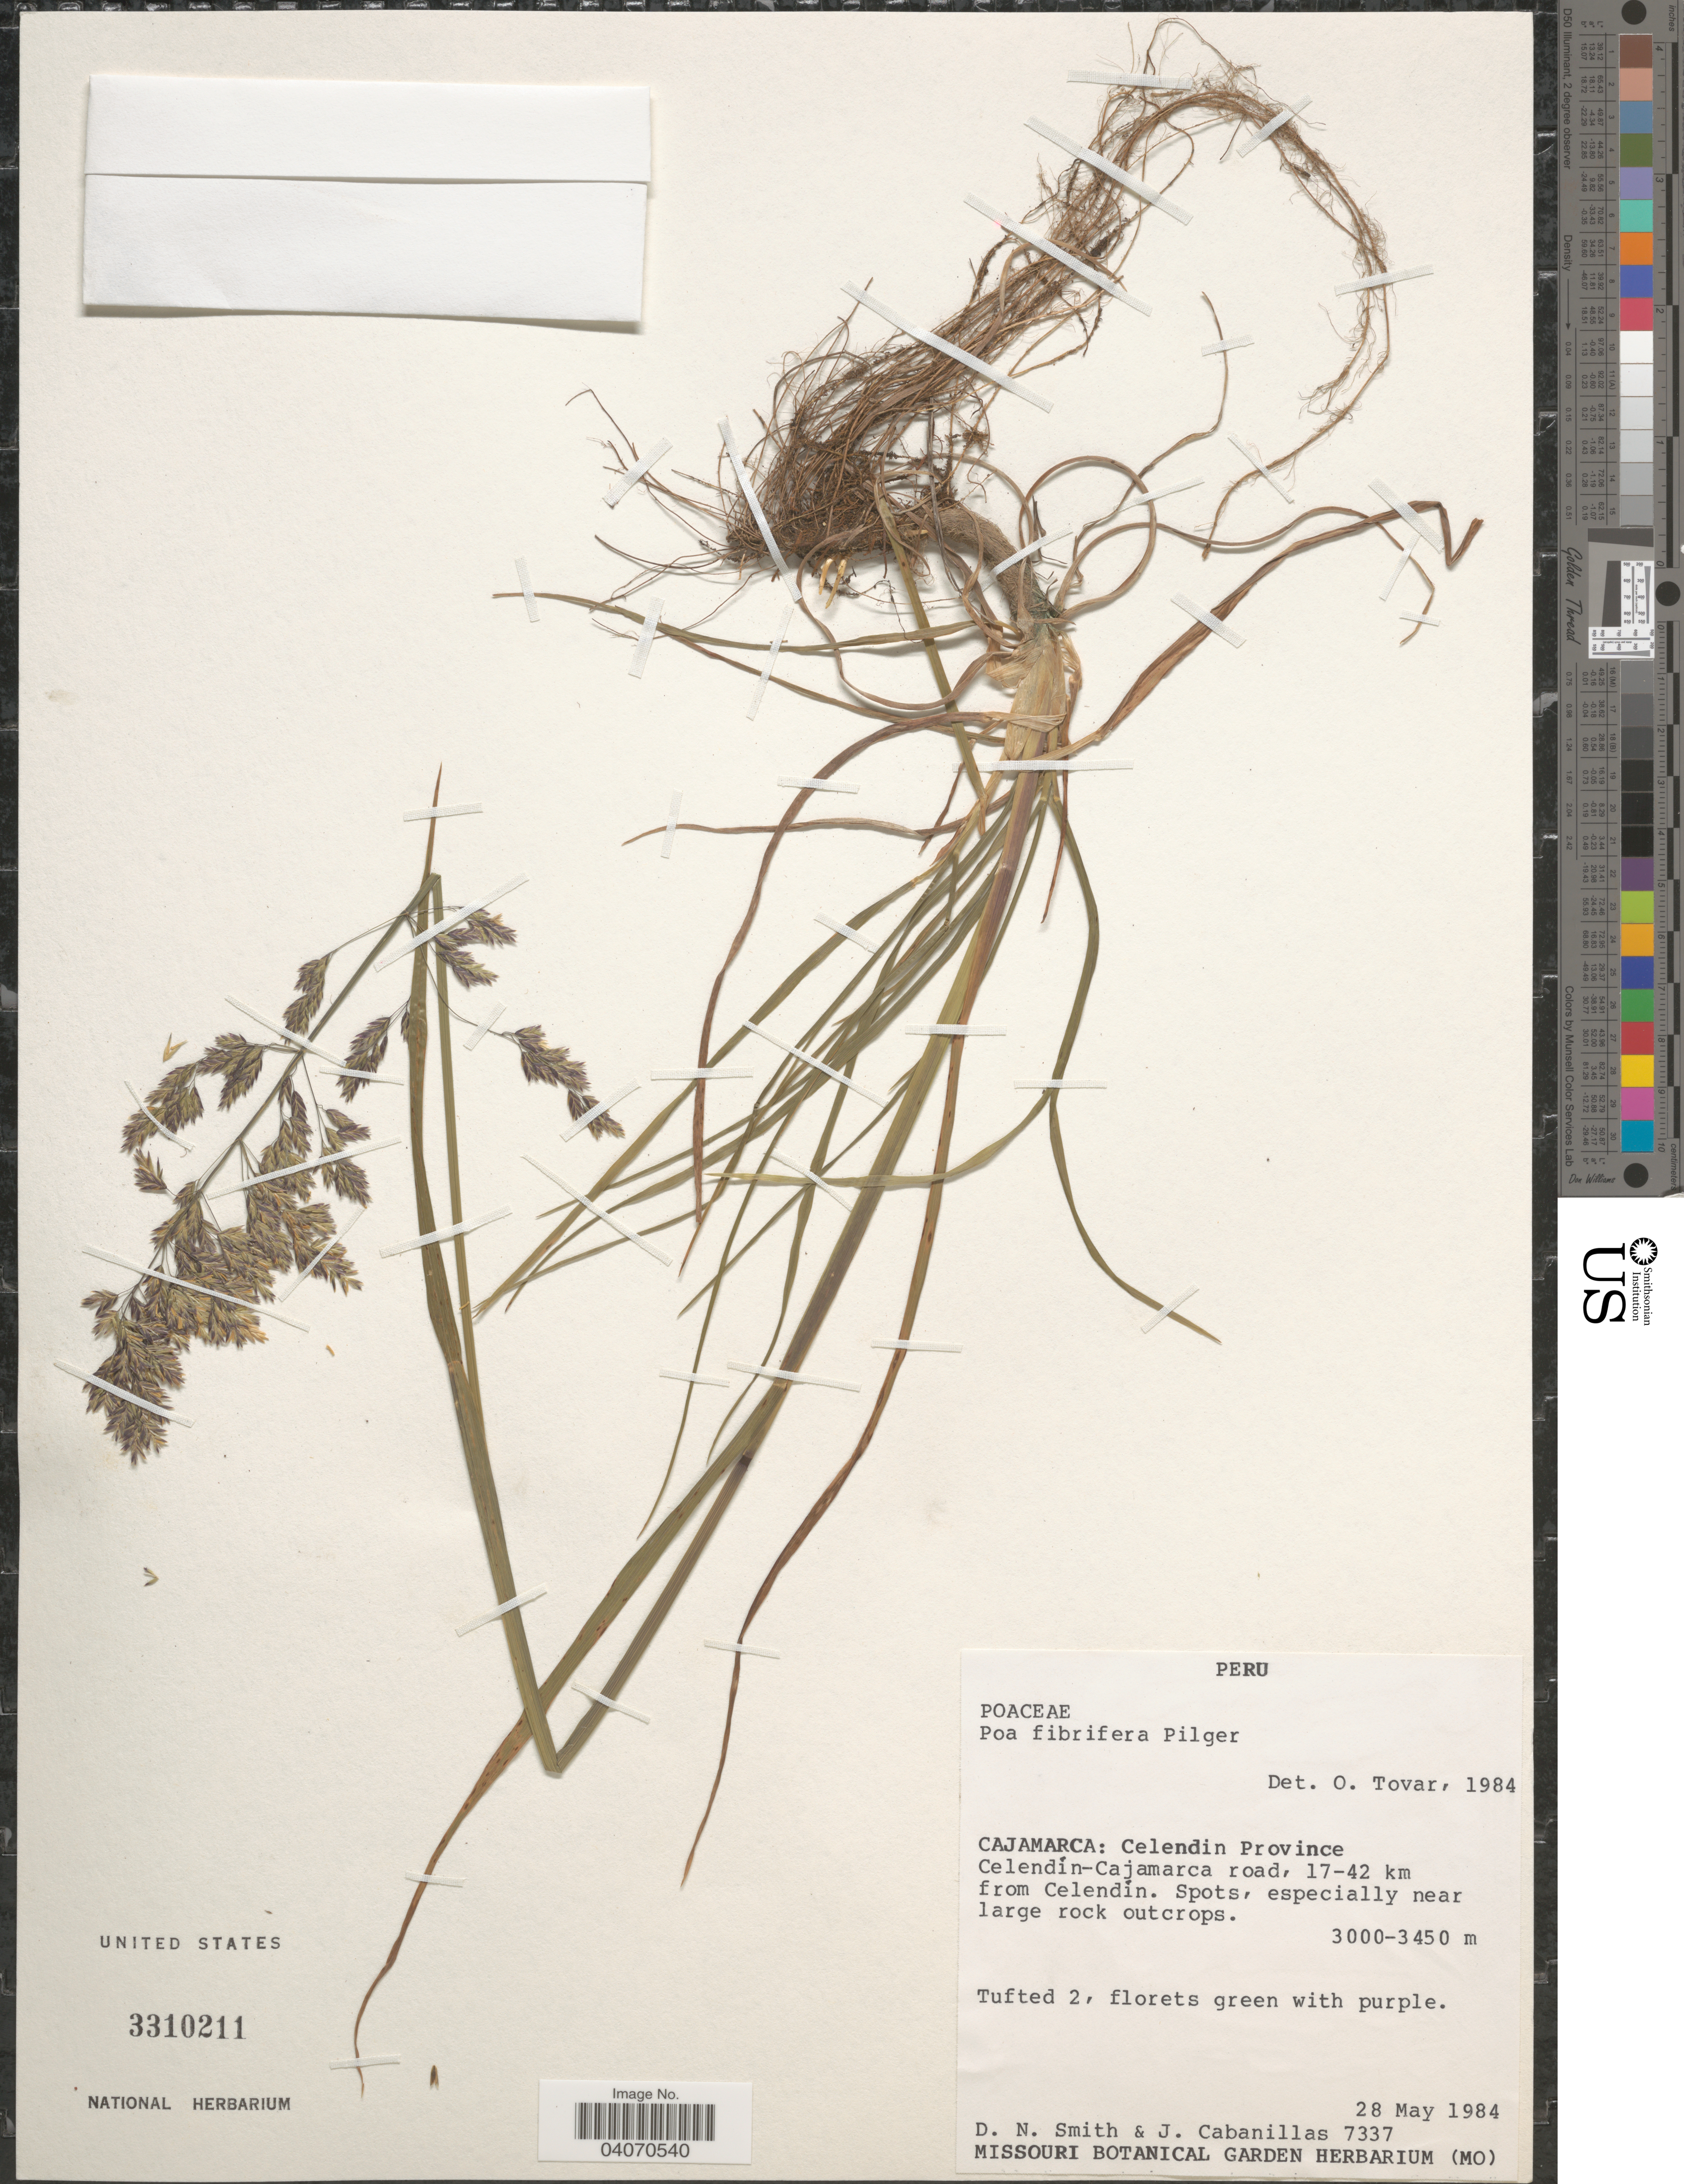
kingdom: Plantae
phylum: Tracheophyta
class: Liliopsida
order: Poales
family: Poaceae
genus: Poa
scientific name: Poa fibrifera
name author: Pilg.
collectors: D. Smith & J. Cabanillas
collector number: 7337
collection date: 1984-05-28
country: Peru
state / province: Cajamarca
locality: Celendin Province. Celendín-Cajamarca road, 17-42 km from Celendín.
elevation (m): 3000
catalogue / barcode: US 3310211